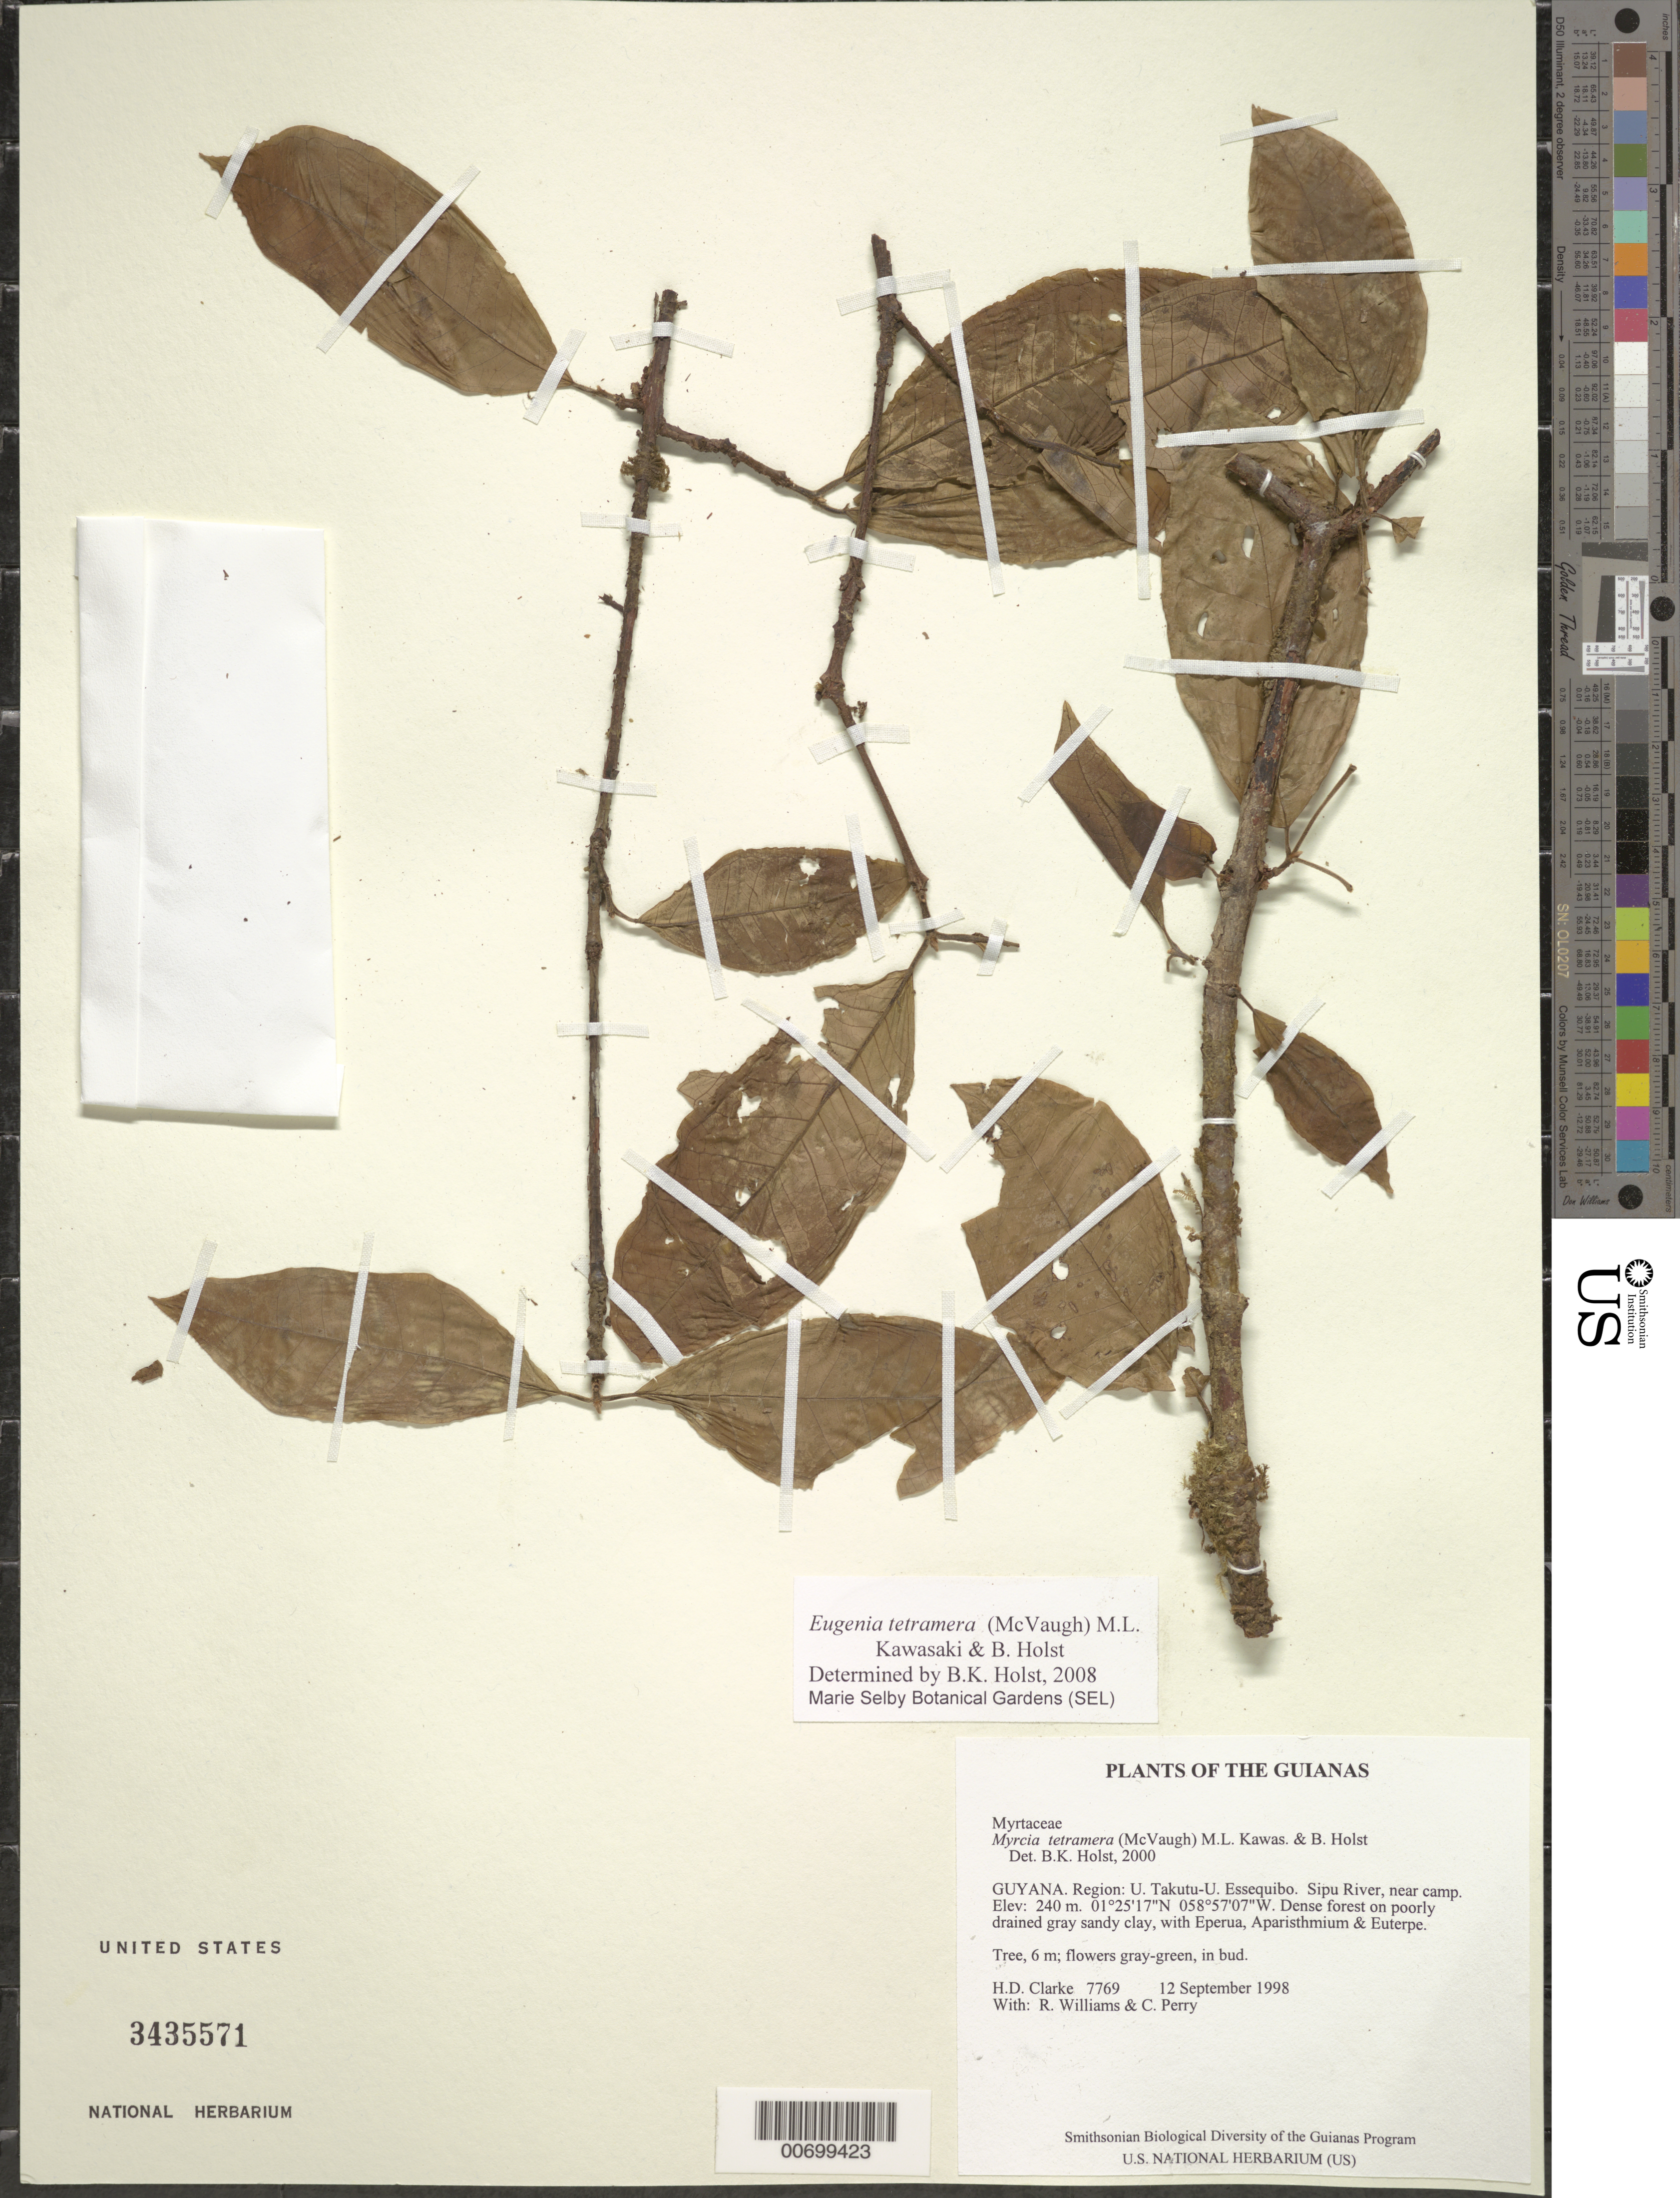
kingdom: Plantae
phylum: Tracheophyta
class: Magnoliopsida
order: Myrtales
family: Myrtaceae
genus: Eugenia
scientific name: Eugenia tetramera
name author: (McVaugh) M.L. Kawas. & B. Holst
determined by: Holst, Bruce K.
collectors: H. D. Clarke, R. Williams & C. Perry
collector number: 7769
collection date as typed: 12 September 1998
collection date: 1998-09-12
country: Guyana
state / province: U. Takutu-U. Essequibo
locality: Sipu River, near camp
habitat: Dense forest on poorly drained gray sandy clay, with Eperua, Aparisthmium & Euterpe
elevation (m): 240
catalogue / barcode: US 3435571